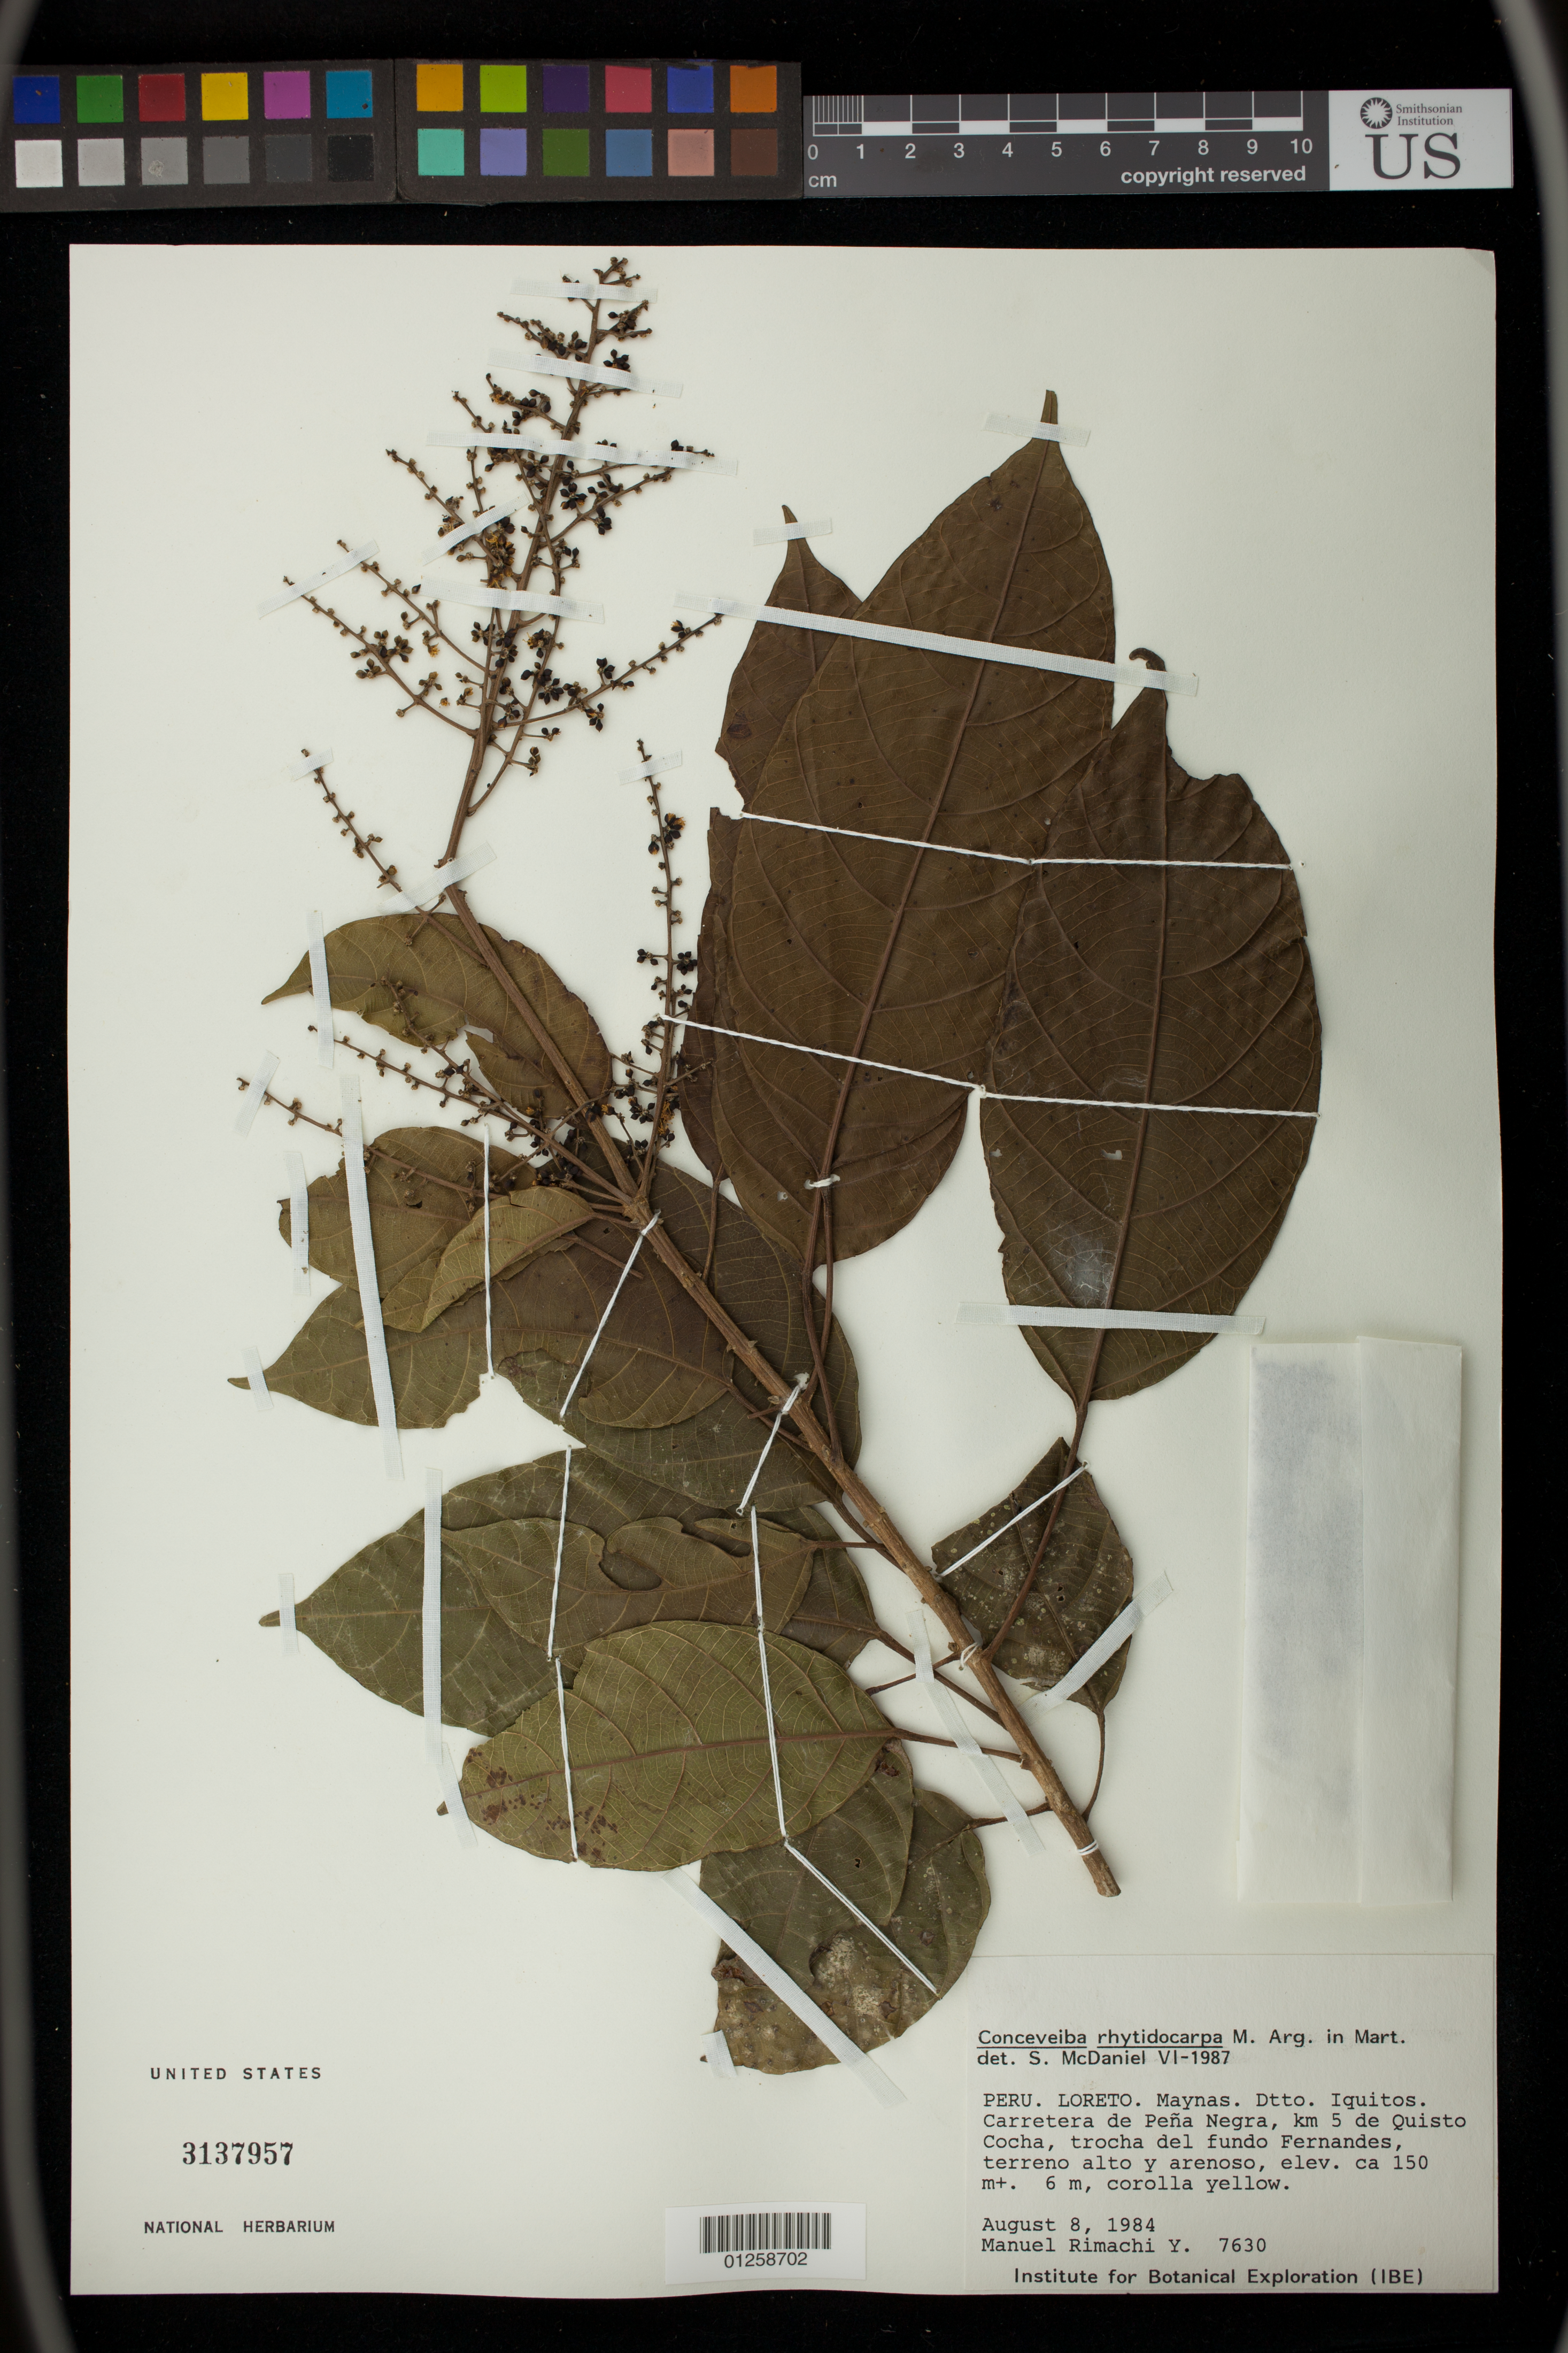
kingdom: Plantae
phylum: Tracheophyta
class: Magnoliopsida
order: Malpighiales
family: Euphorbiaceae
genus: Conceveiba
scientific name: Conceveiba rhytidocarpa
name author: Müll. Arg.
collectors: M. Rimachi Y.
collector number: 7630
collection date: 1984-08-08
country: Peru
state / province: Loreto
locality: Maynas. Dtto. Iquitos. Carretera de Pena Negra, km 5 de Quisto Cocha, trocha del fundo Fernandes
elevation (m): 150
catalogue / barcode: US 3137957